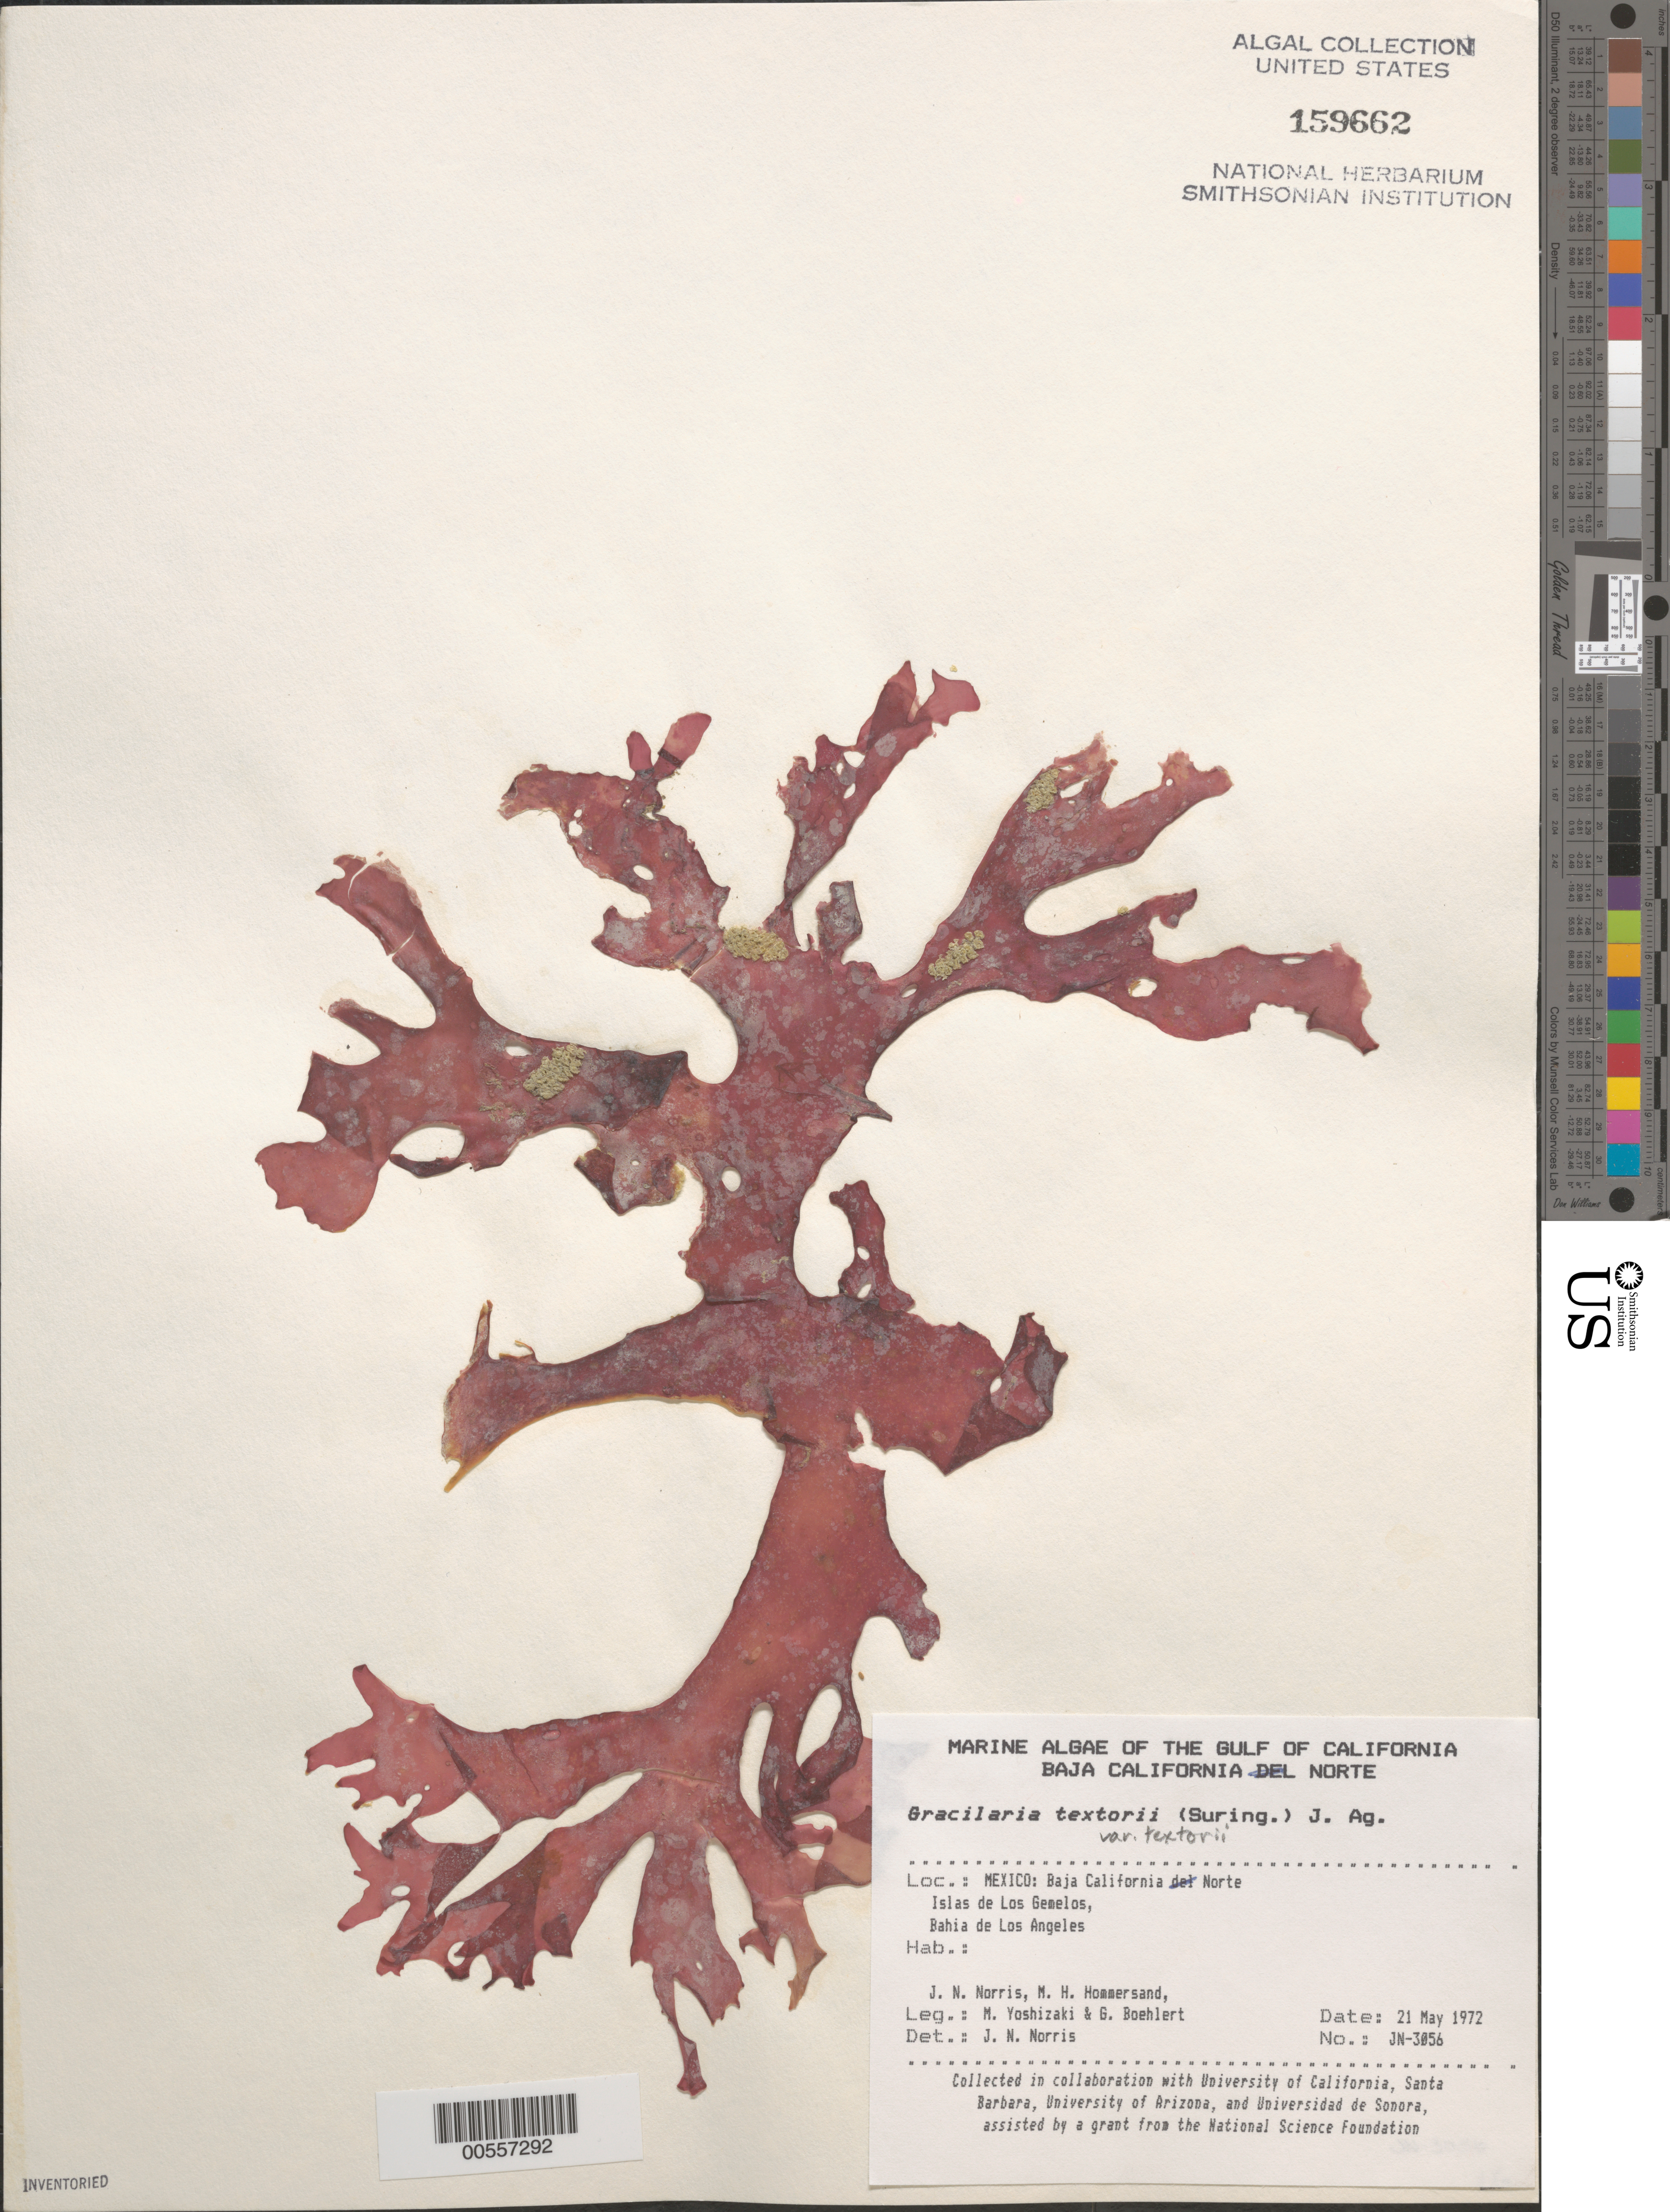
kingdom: Plantae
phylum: Rhodophyta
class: Florideophyceae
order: Gracilariales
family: Gracilariaceae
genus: Gracilaria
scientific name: Gracilaria textorii var. textorii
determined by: Norris, James N.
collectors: J. N. Norris, M. H. Hommersand, M. Yoshizaki & G. Boehlert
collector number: JN-3056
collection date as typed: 21 May 1972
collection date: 1972-05-21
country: Mexico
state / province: Baja California Norte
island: Isla de Los Gemelitos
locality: Bahia de Los Angeles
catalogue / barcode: US 159662